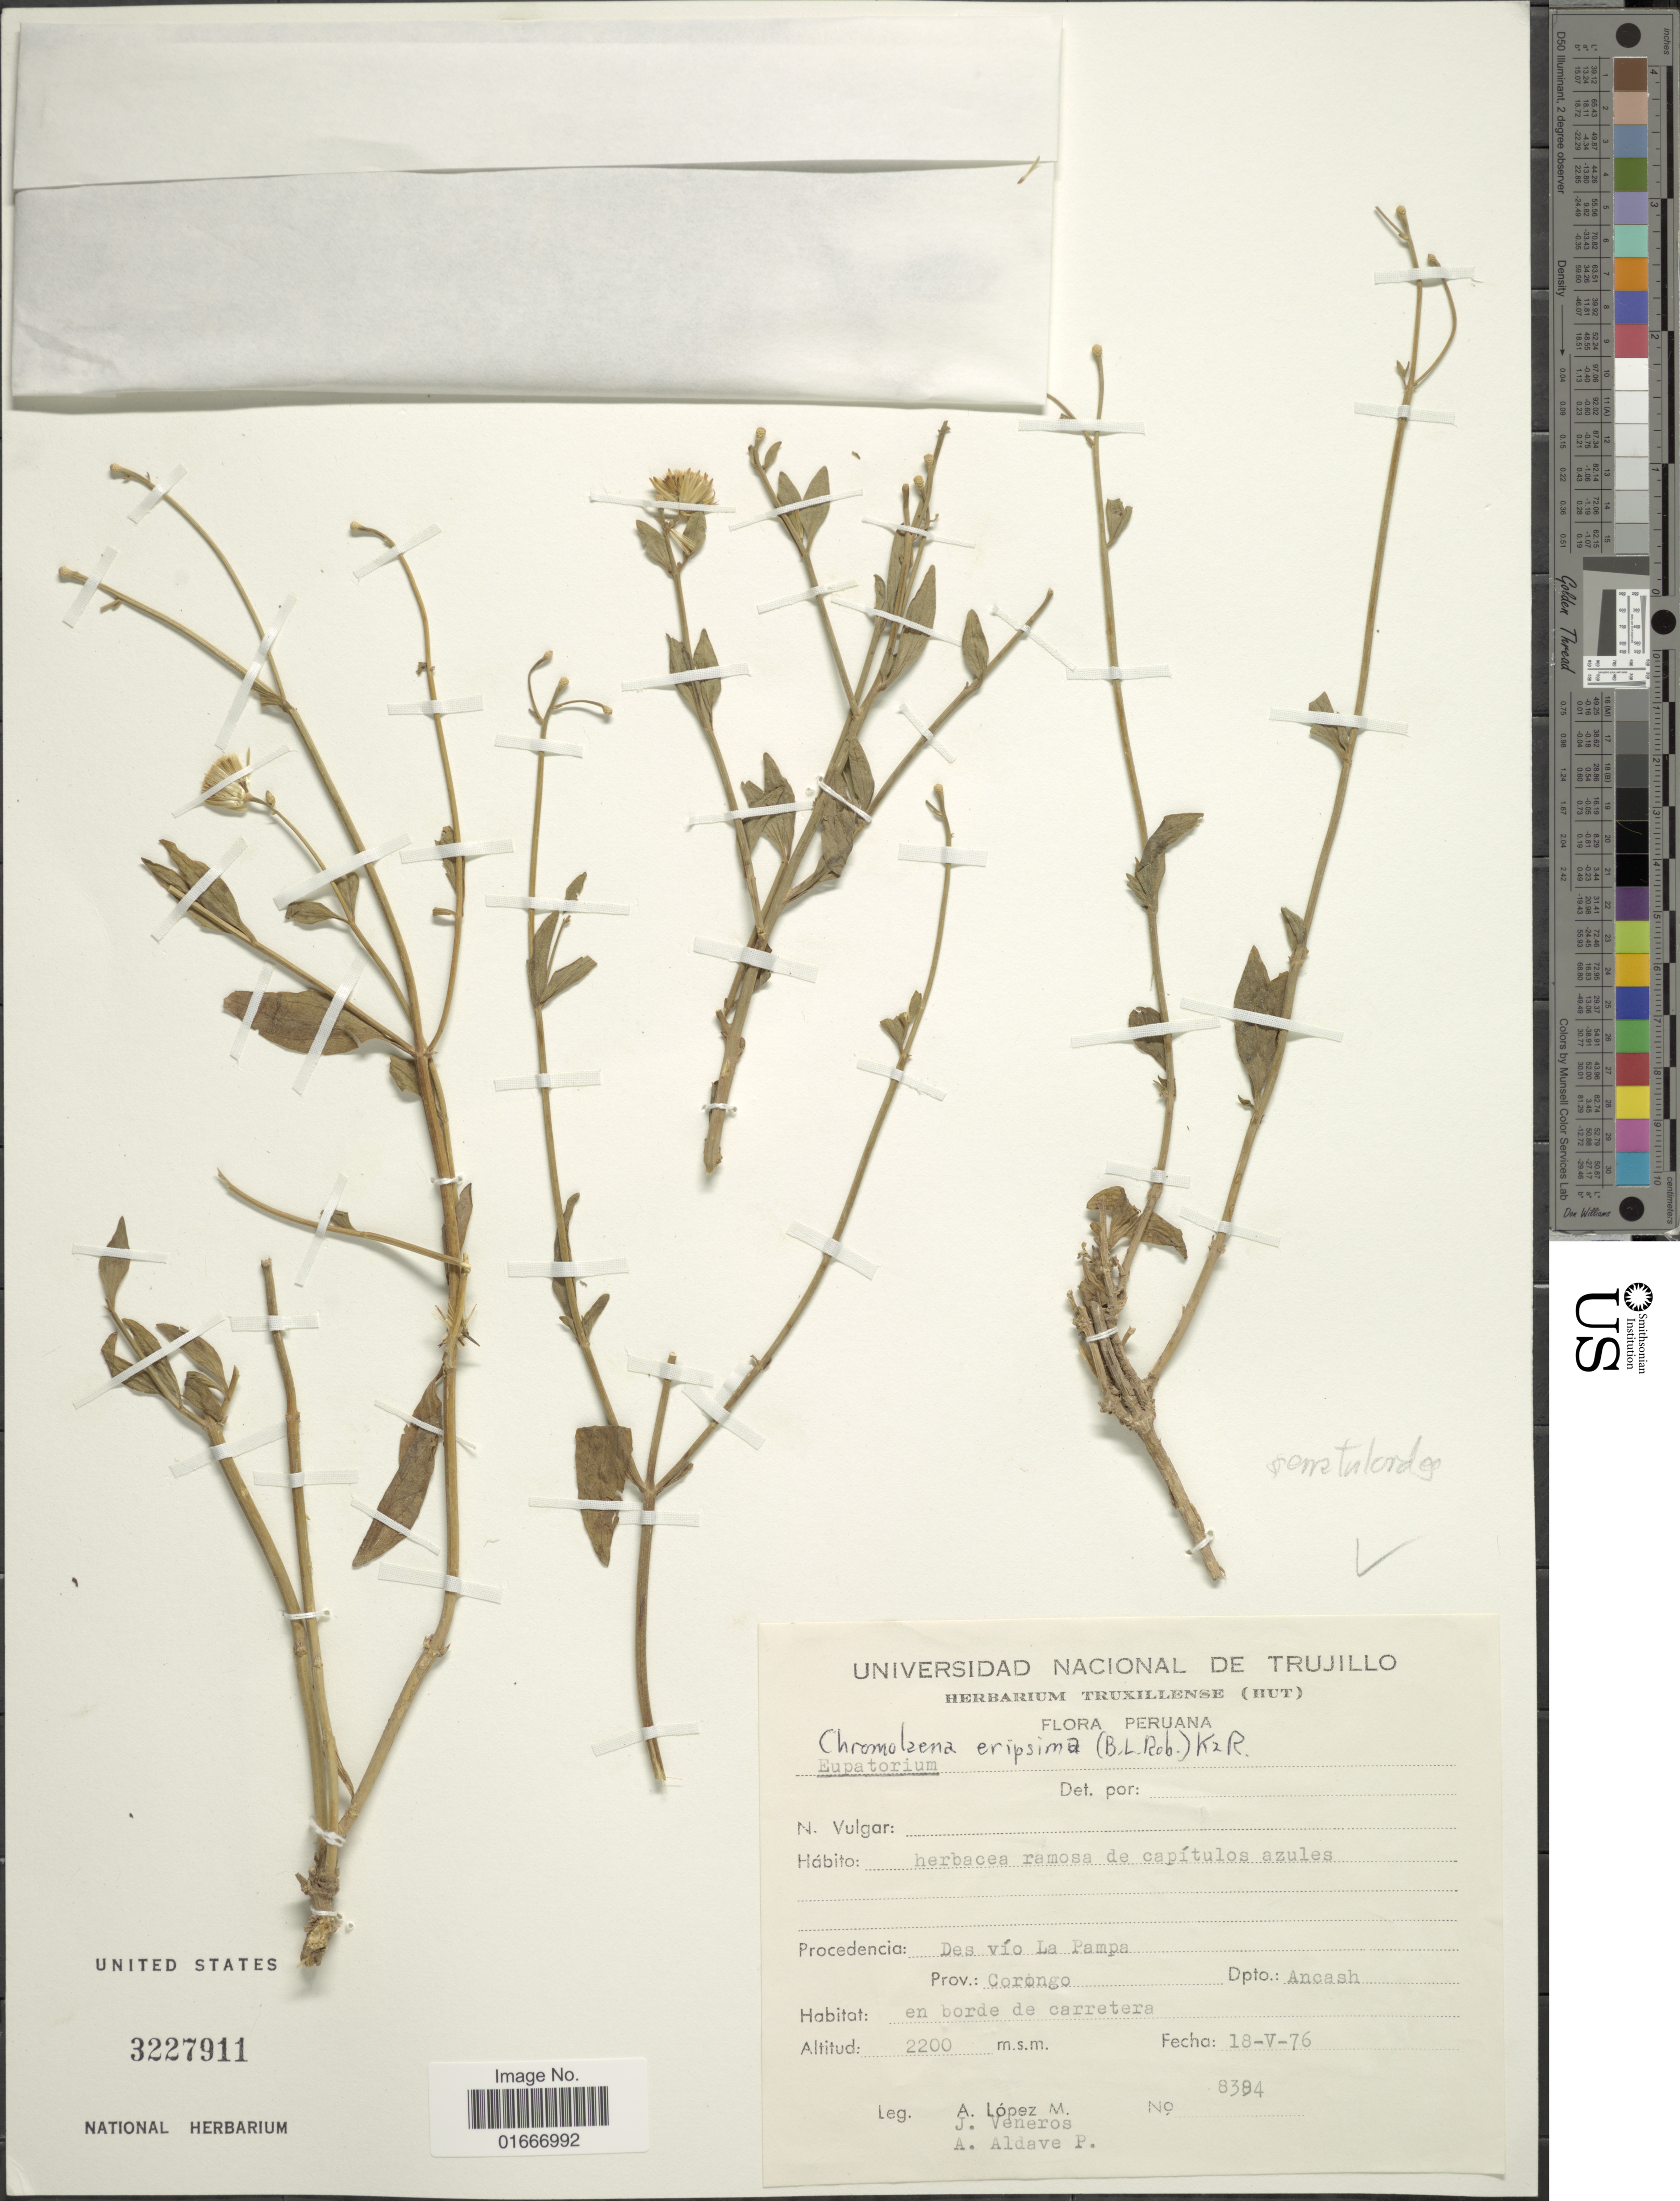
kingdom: Plantae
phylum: Tracheophyta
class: Magnoliopsida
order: Asterales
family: Asteraceae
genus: Chromolaena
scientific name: Chromolaena eripsima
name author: (B.L. Rob.) R.M. King & H. Rob.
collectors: A. López M., J. Veneros & A. Aldave Pajares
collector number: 8384*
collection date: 1976-05-18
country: Peru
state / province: Ancash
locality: Des vio La Pampa. Prov.: Corongo.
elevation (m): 2200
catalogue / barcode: US 3227911